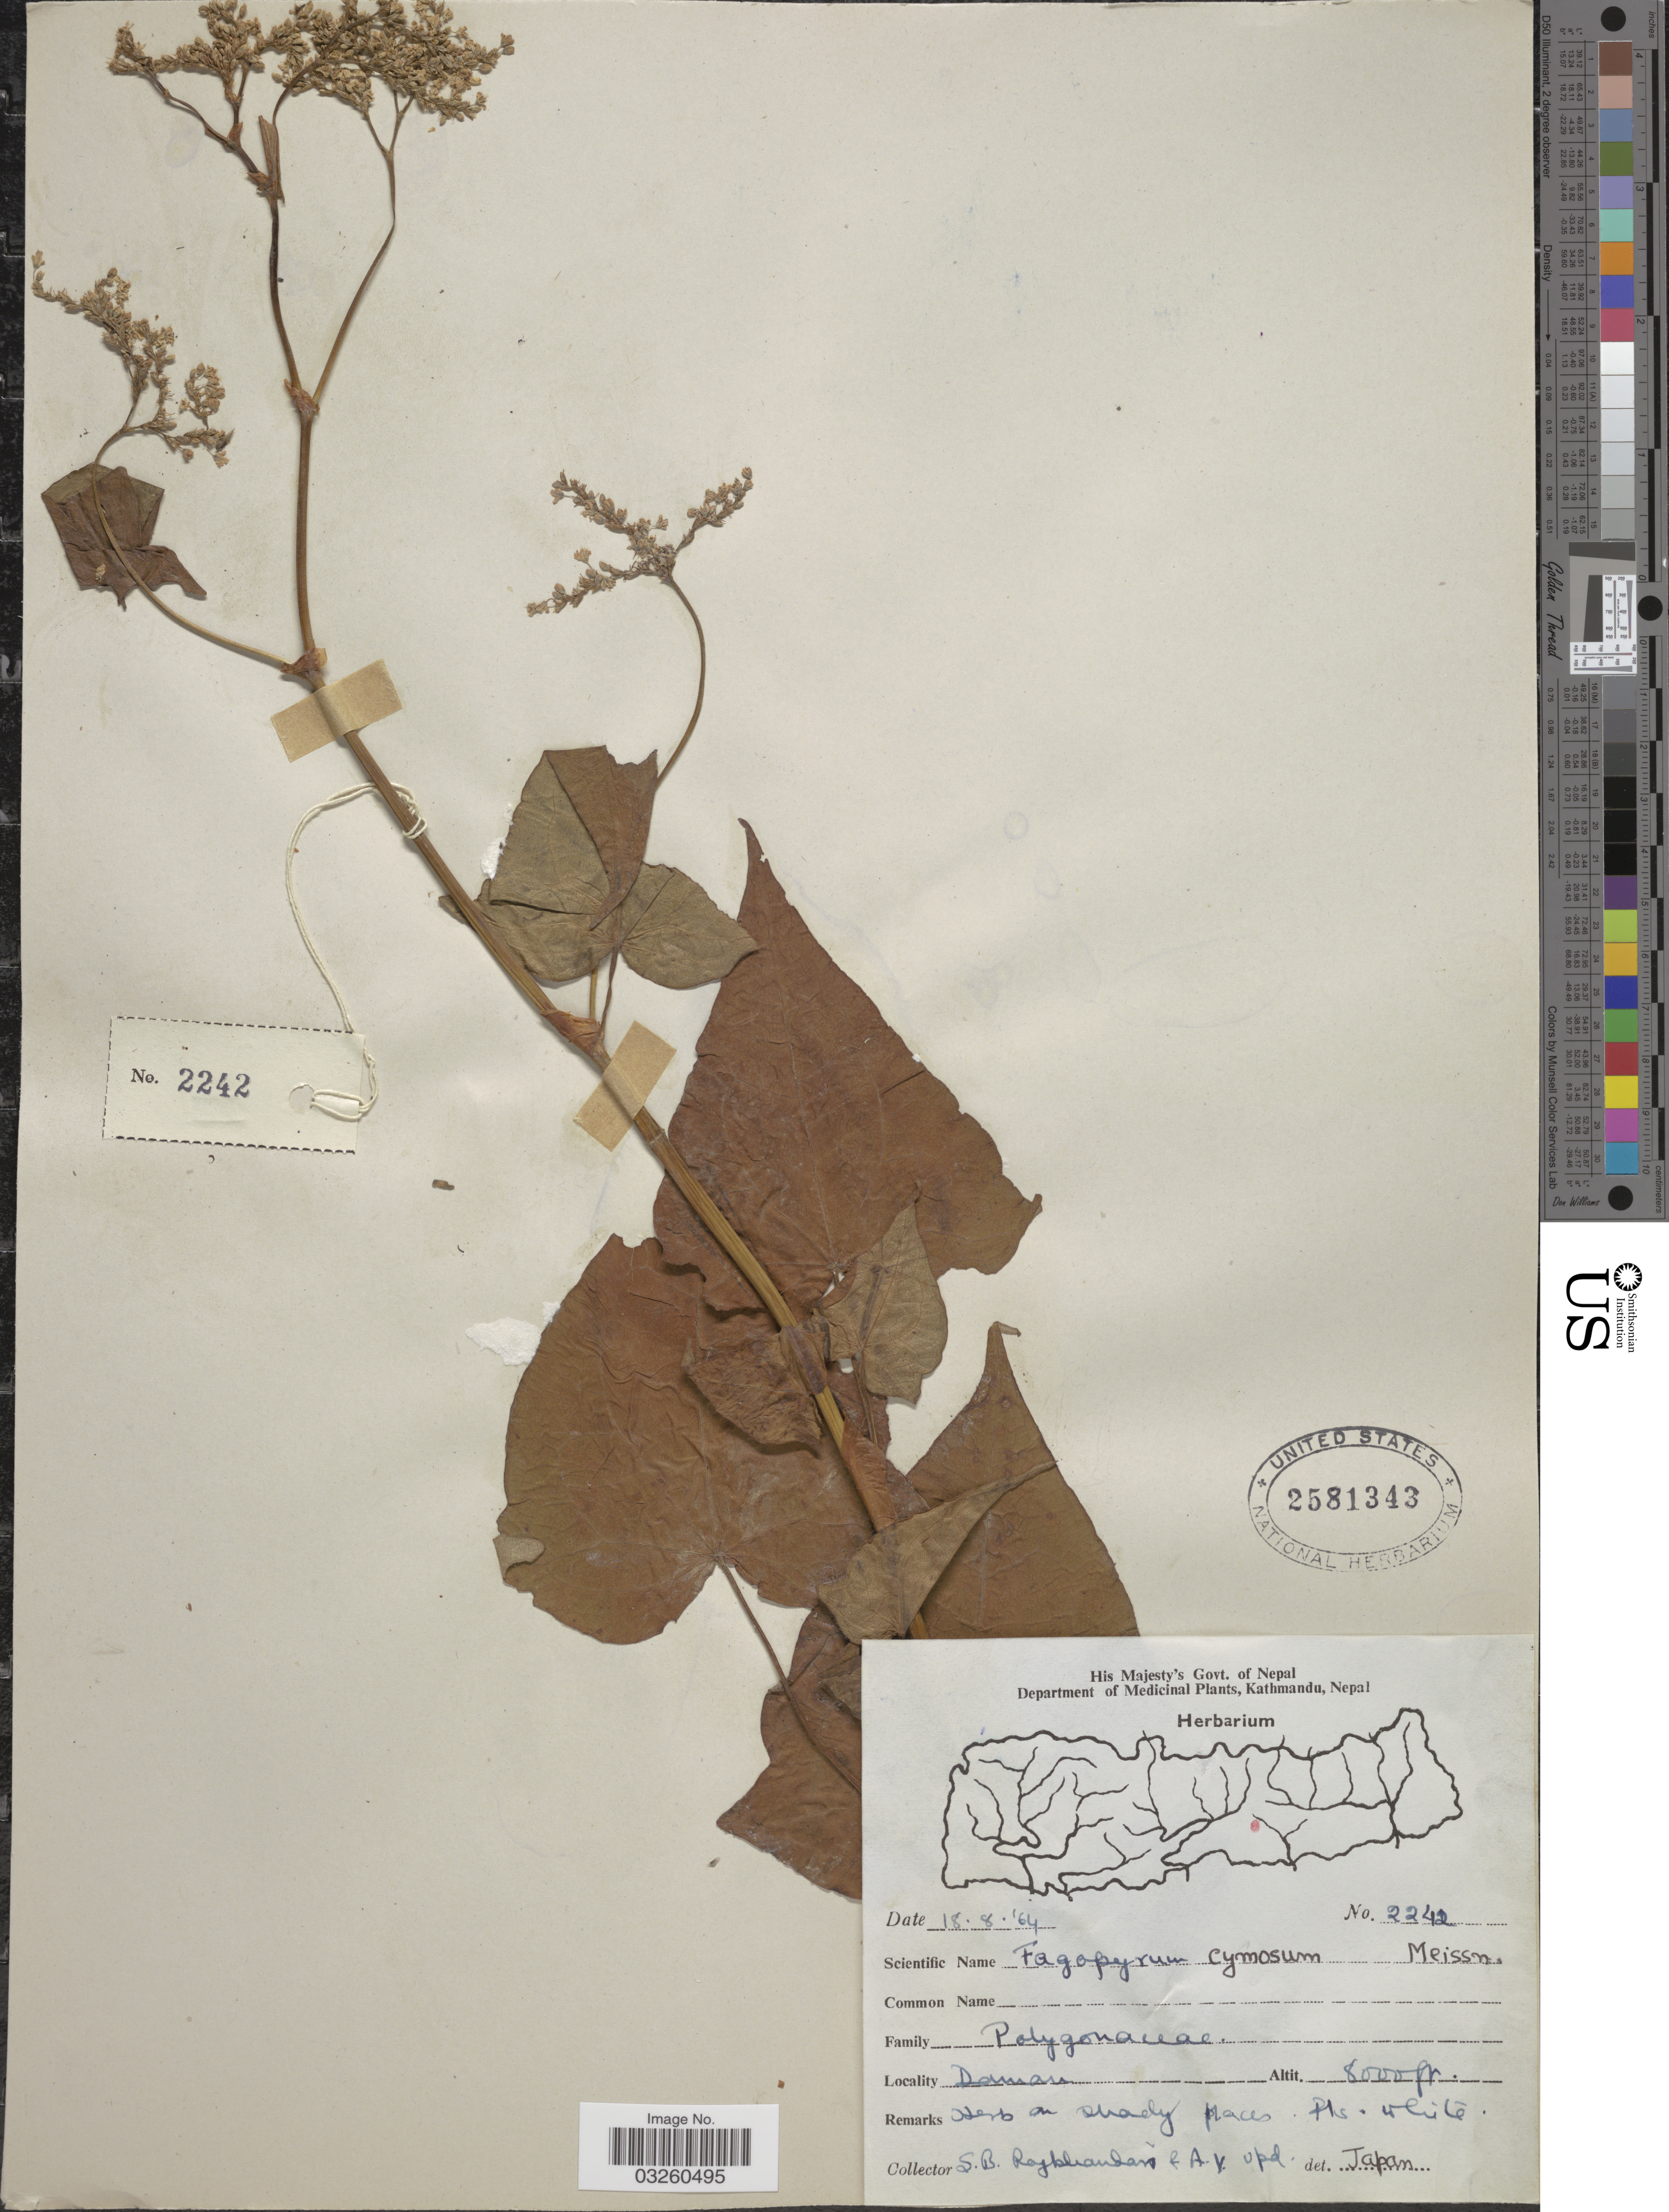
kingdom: Plantae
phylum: Tracheophyta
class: Magnoliopsida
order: Caryophyllales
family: Polygonaceae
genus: Fagopyrum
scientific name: Fagopyrum cymosum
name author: (Trevir.) Meisn.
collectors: S. Rajbhaudari & A. Upd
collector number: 2242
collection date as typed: Transcribed d/m/y: 18/8/64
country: Nepal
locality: Damau.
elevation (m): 2438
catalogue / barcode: US 2581343